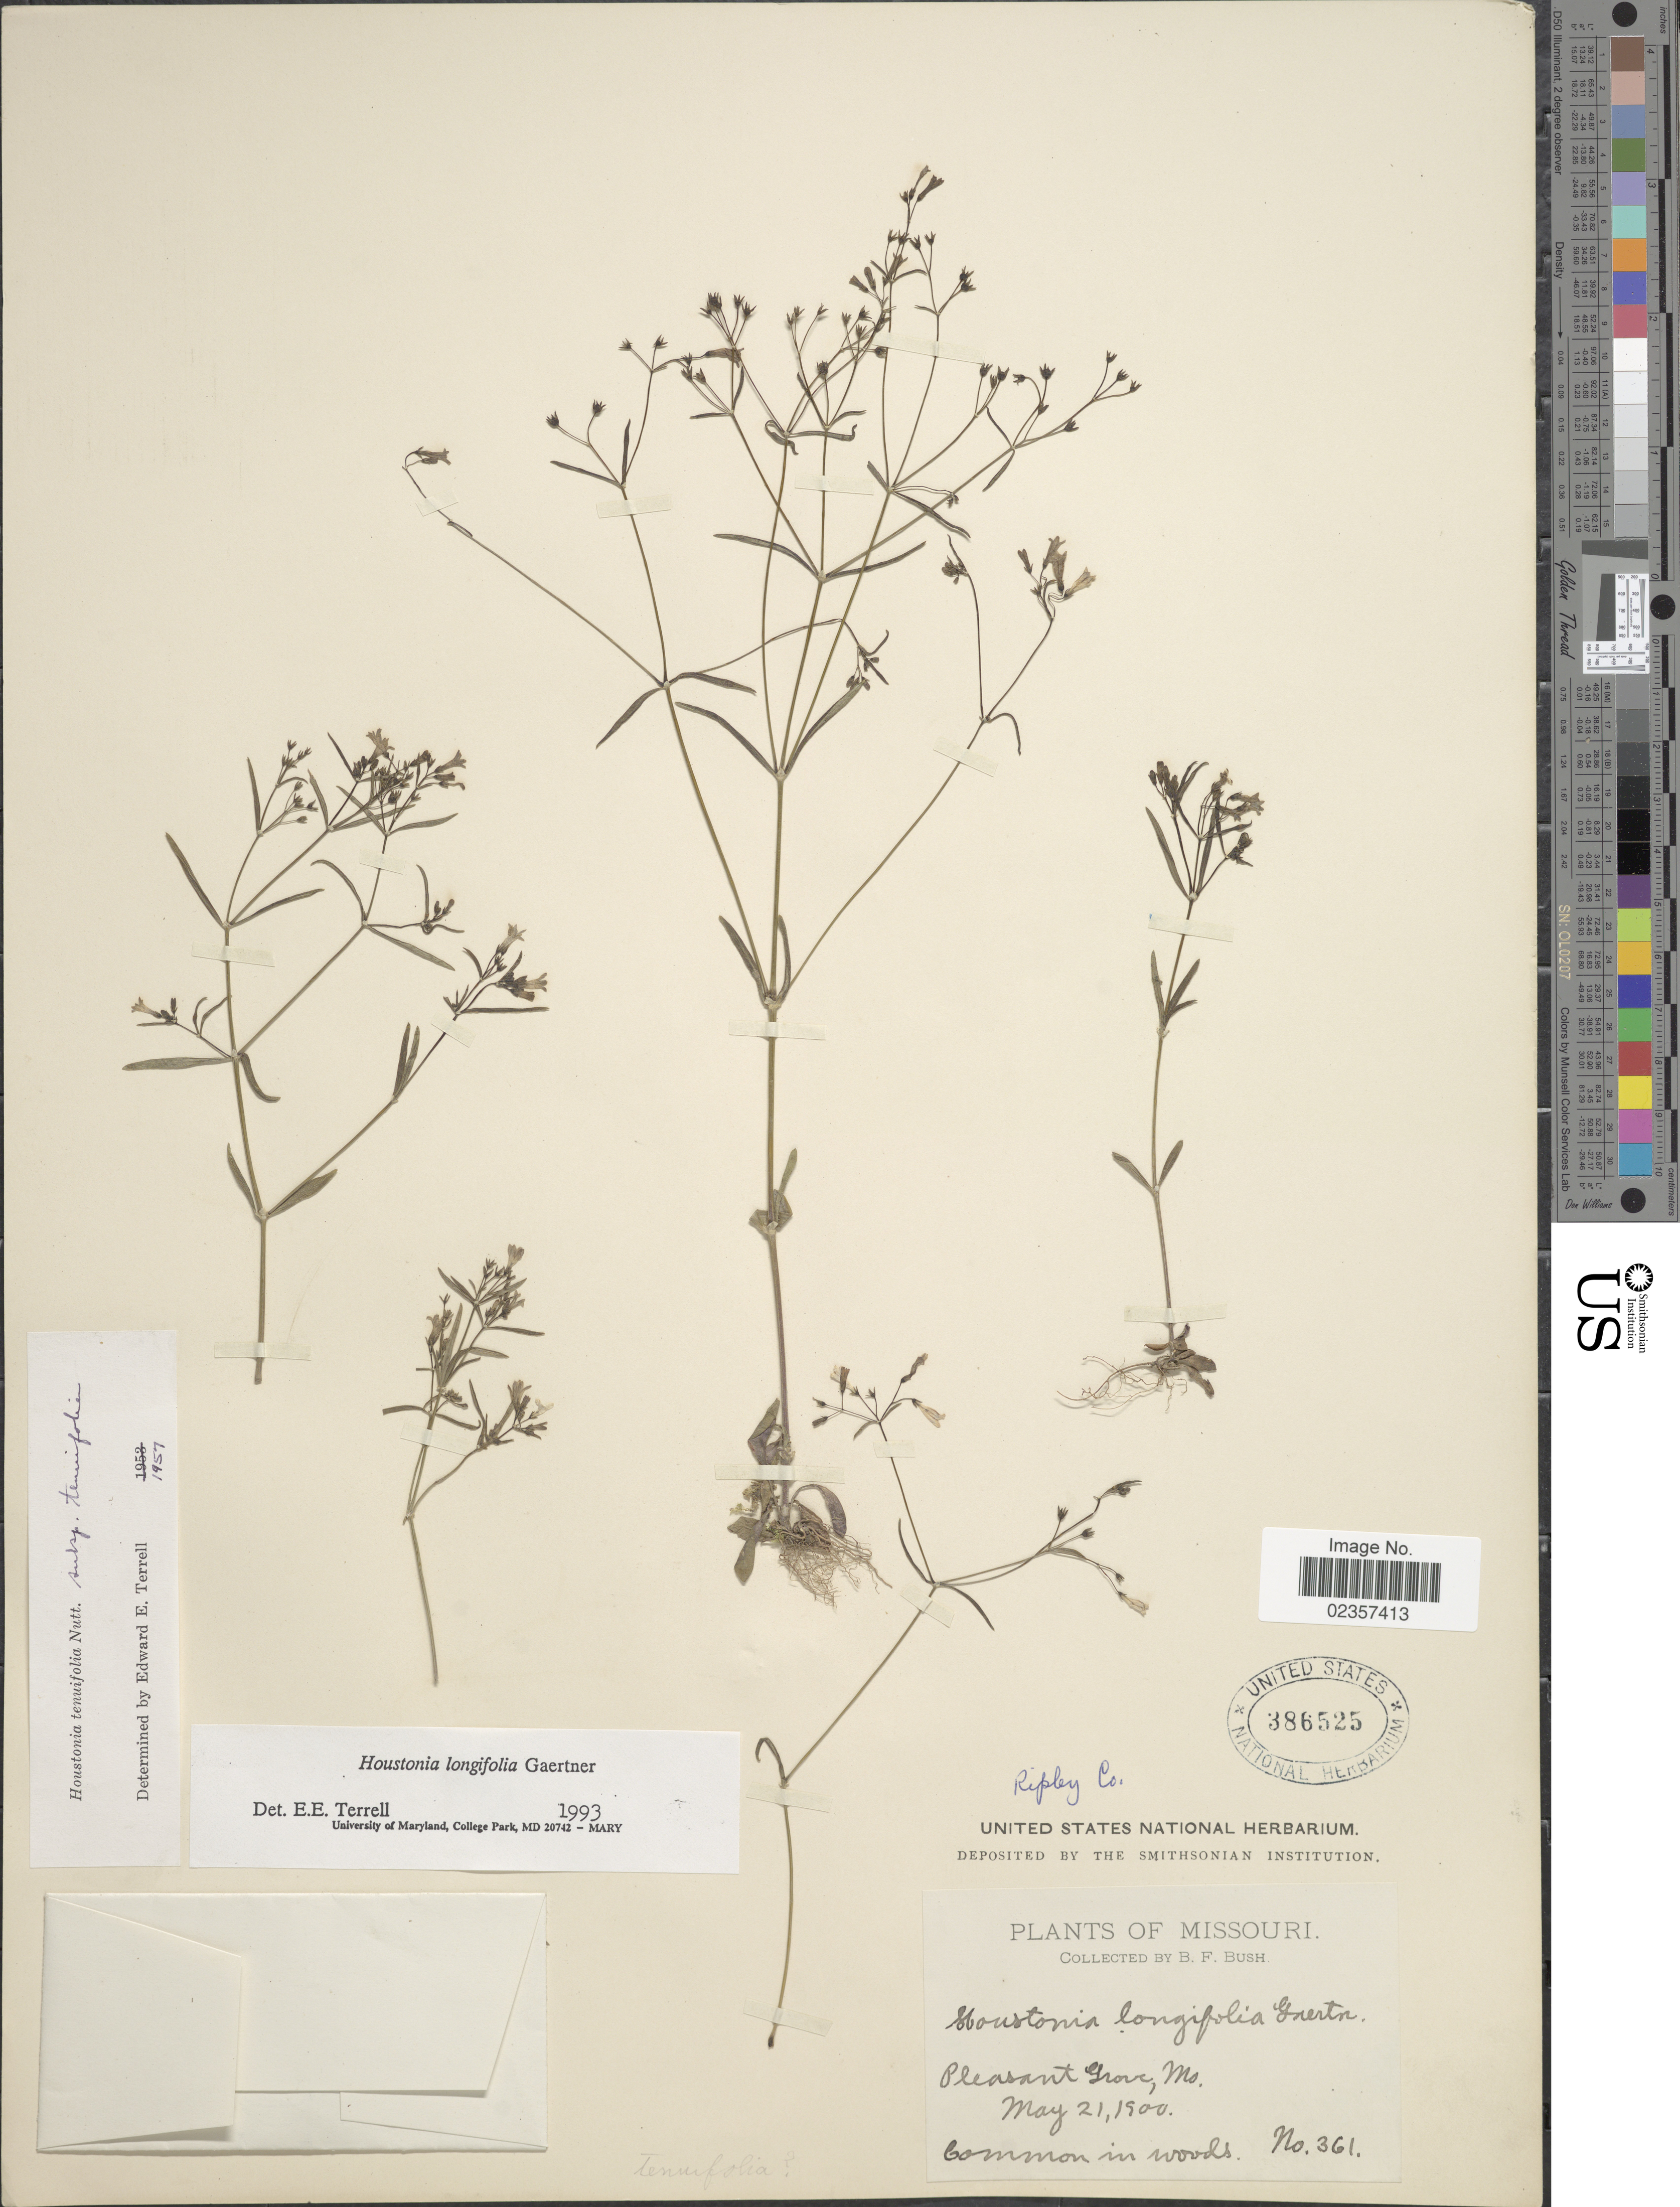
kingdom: Plantae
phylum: Tracheophyta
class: Magnoliopsida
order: Gentianales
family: Rubiaceae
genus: Houstonia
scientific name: Houstonia longifolia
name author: Gaertn.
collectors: B. F. Bush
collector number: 361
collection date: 1900-05-21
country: United States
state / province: Missouri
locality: Pleasant Grove. Ripley Co.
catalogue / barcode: US 386525